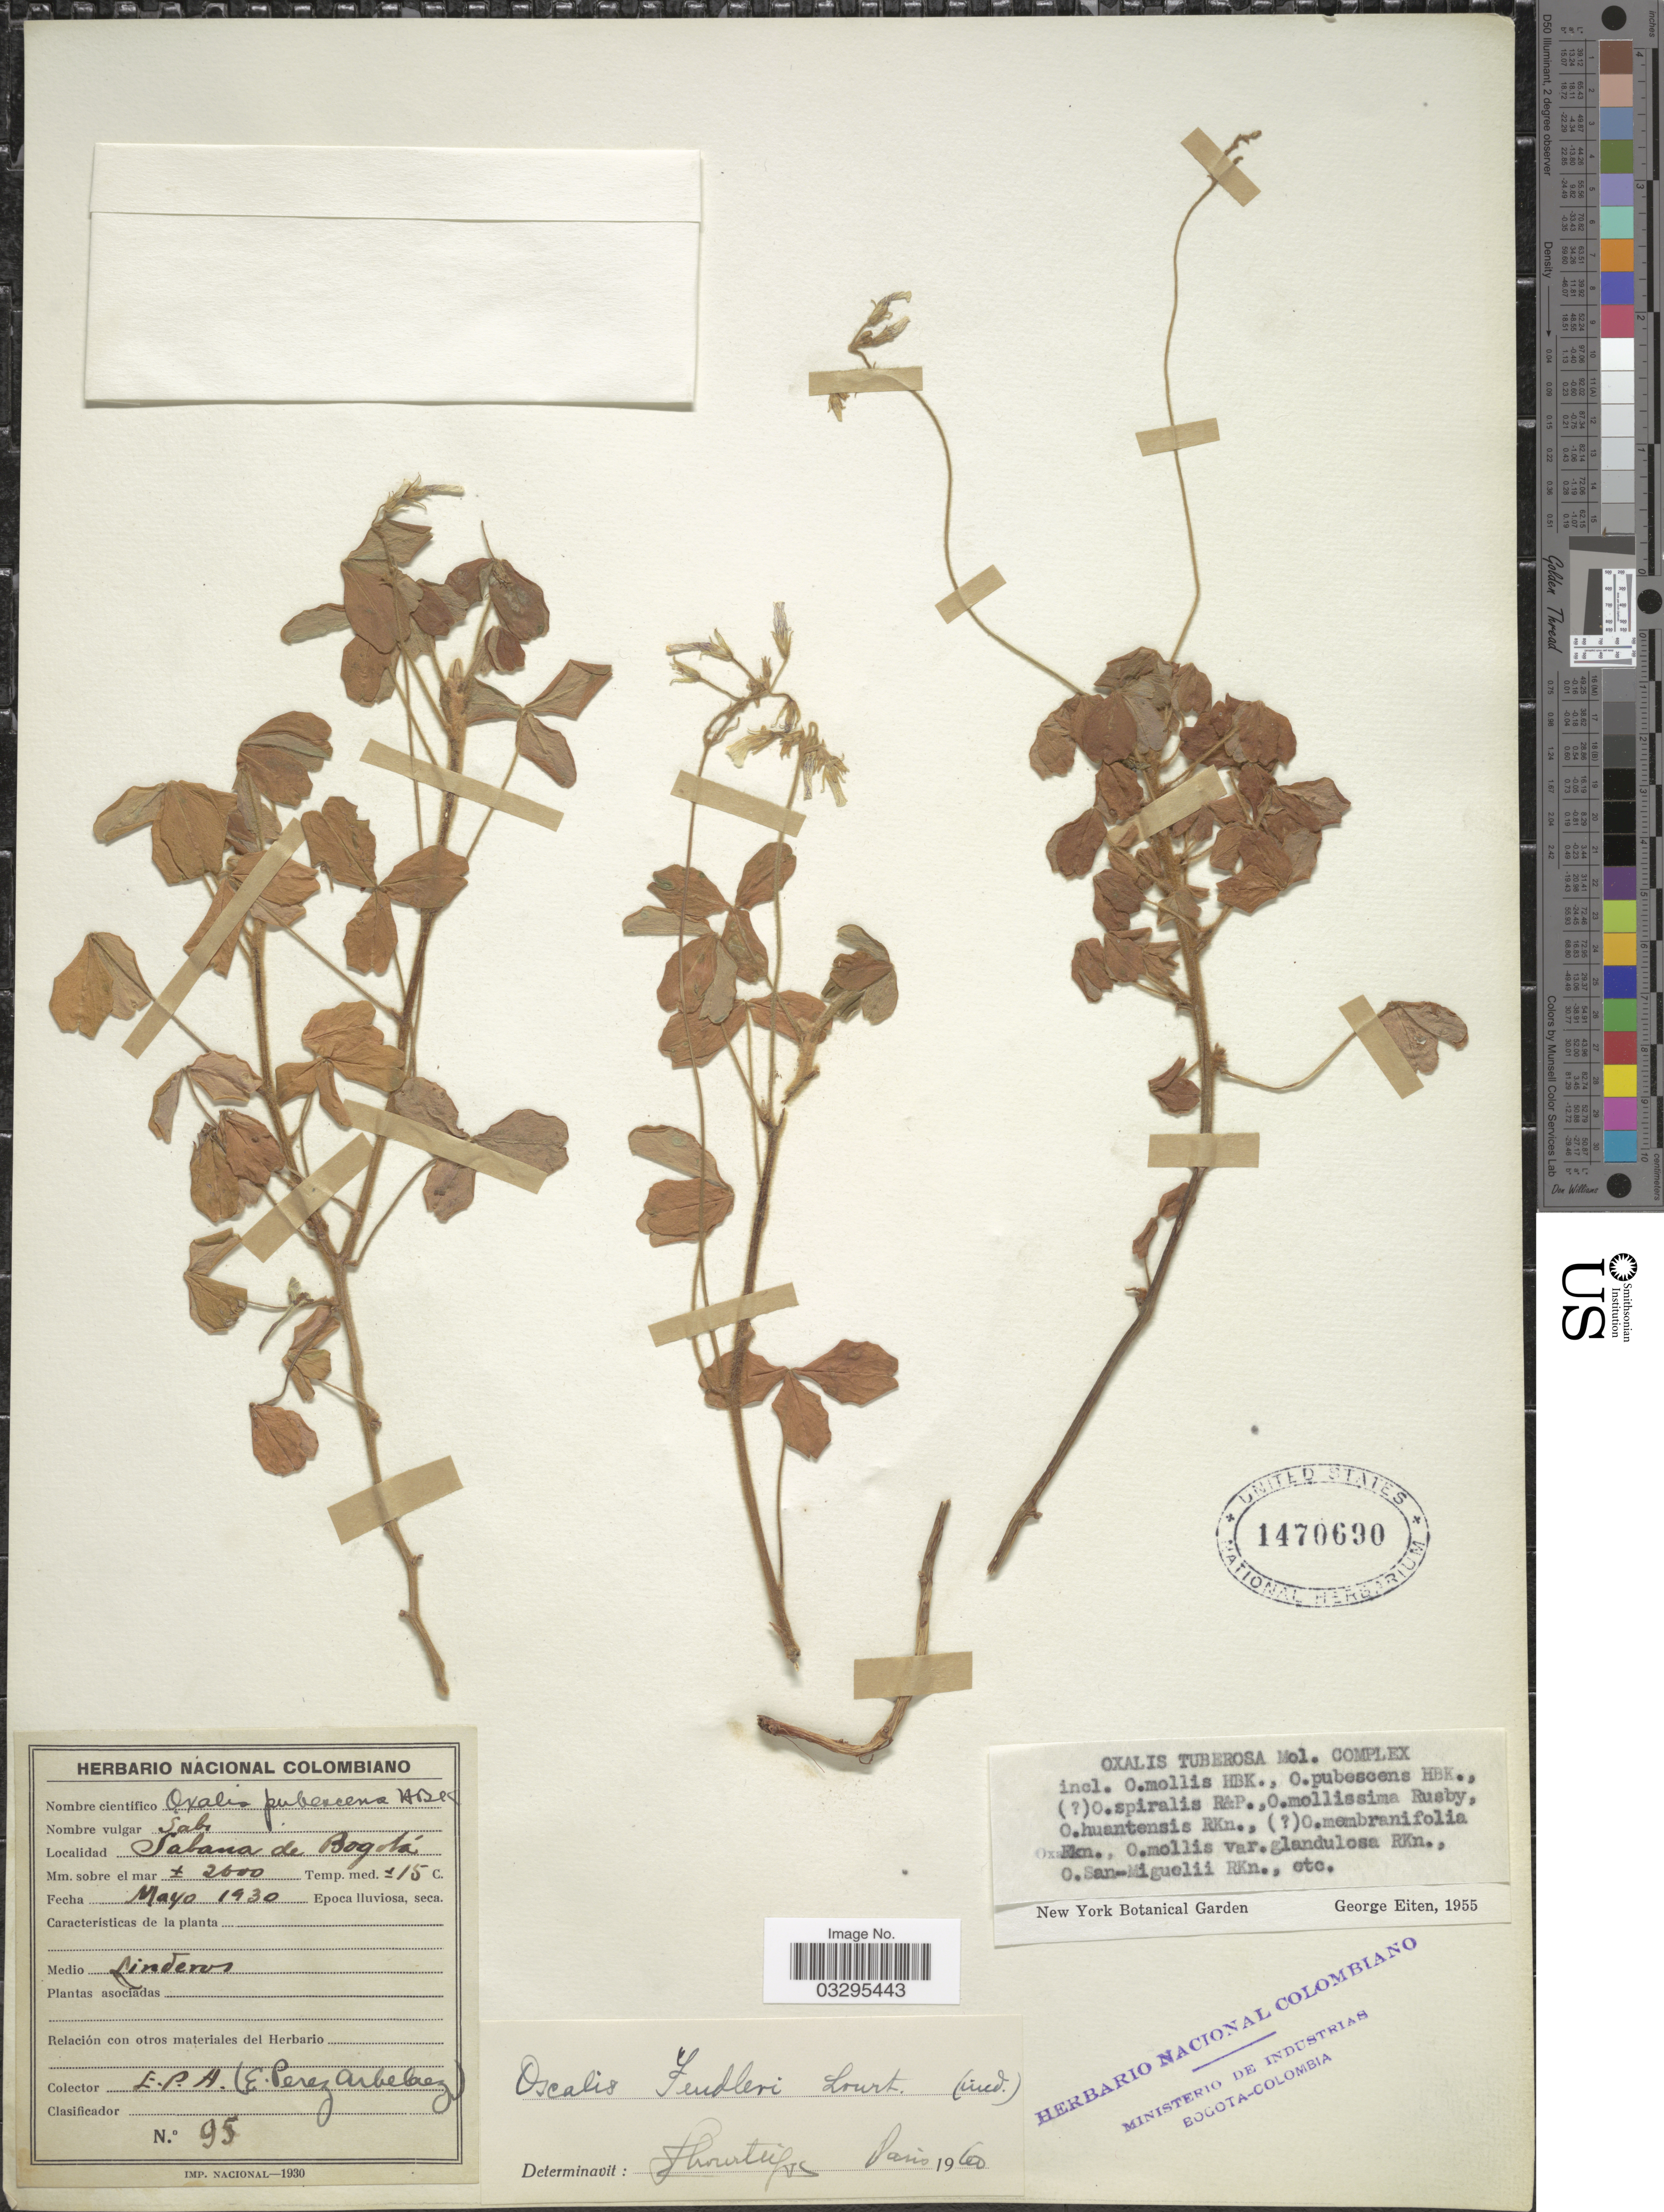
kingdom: Plantae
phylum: Tracheophyta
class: Magnoliopsida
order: Oxalidales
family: Oxalidaceae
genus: Oxalis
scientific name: Oxalis fendleri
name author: Lourteig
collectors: E. Pérez Arbeláez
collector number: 95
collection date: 1930-05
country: Colombia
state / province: Bogota D.C.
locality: Sabana de Bogotá.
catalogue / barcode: US 1470690